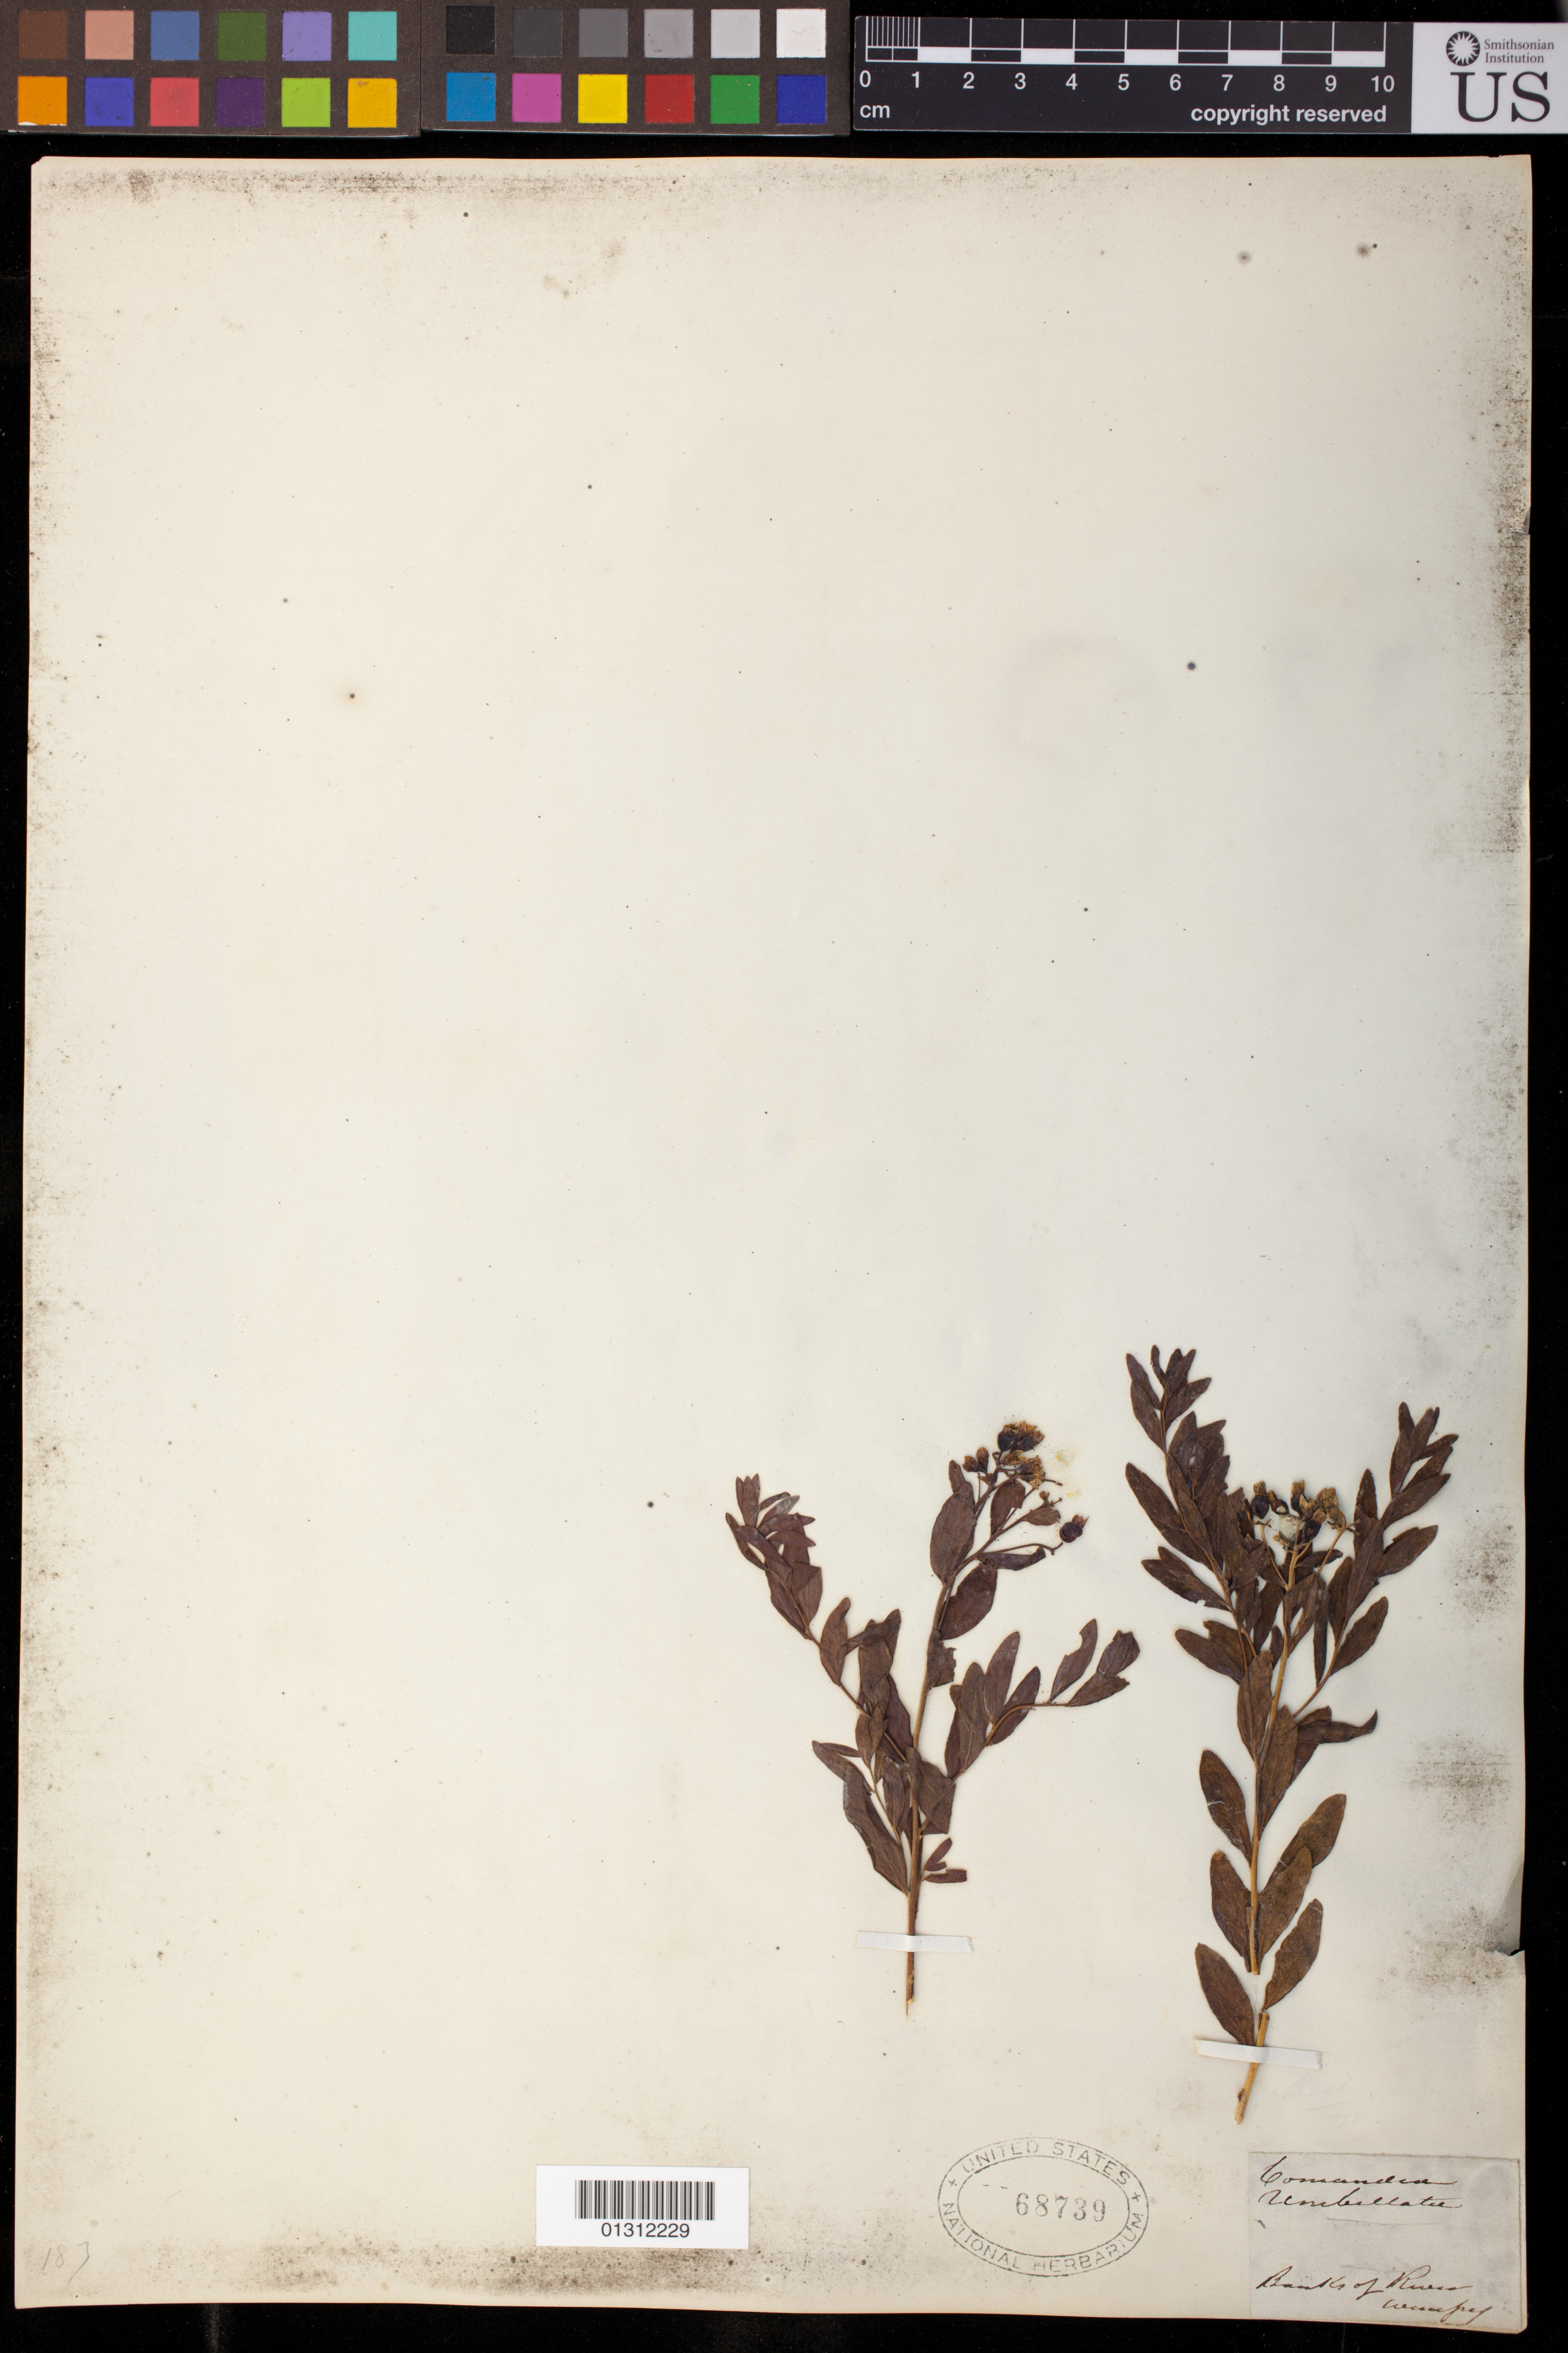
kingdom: Plantae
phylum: Tracheophyta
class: Magnoliopsida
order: Santalales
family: Comandraceae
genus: Comandra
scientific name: Comandra umbellata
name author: (L.) Nutt.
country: Canada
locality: Banks of River Winnipeg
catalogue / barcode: US 68739